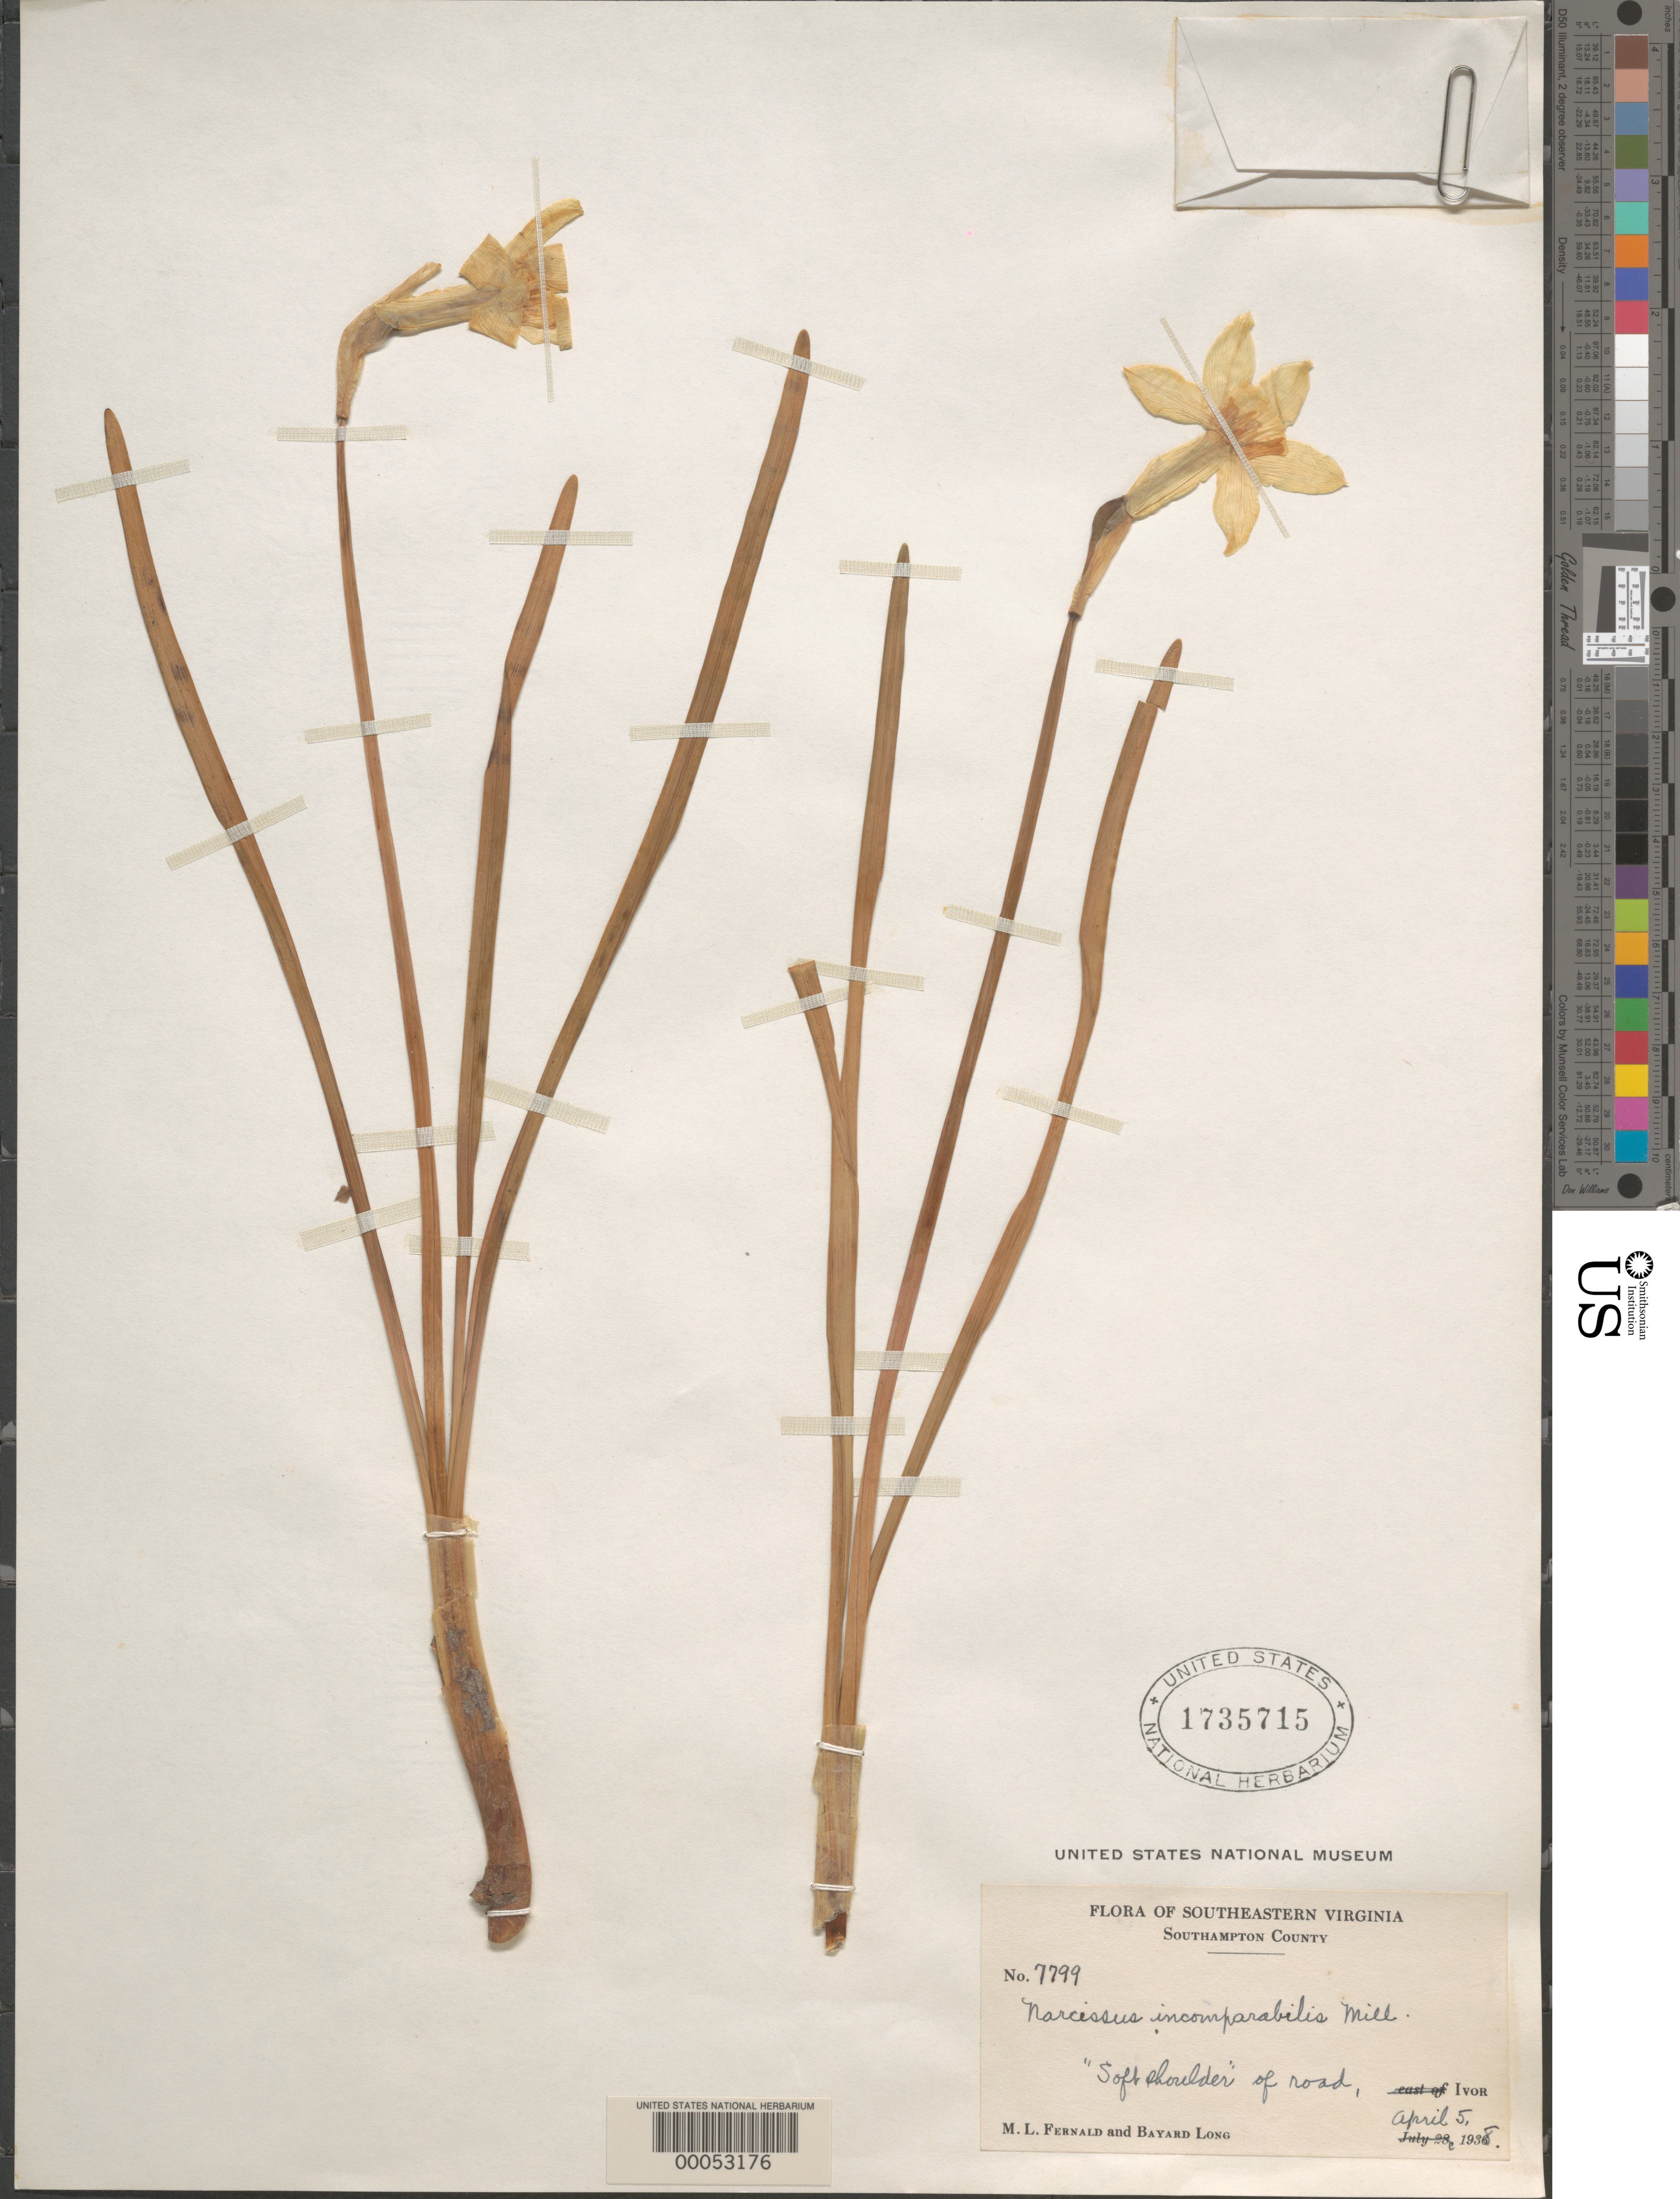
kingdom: Plantae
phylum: Tracheophyta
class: Liliopsida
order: Asparagales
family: Amaryllidaceae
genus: Narcissus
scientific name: Narcissus incomparabilis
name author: Mill.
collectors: M. L. Fernald & B. H. Long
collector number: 7799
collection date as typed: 05 Apr 1938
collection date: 1938-04-05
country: United States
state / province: Virginia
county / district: Southampton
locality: soft shoulder of road; near Ivor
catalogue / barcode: US 1735715